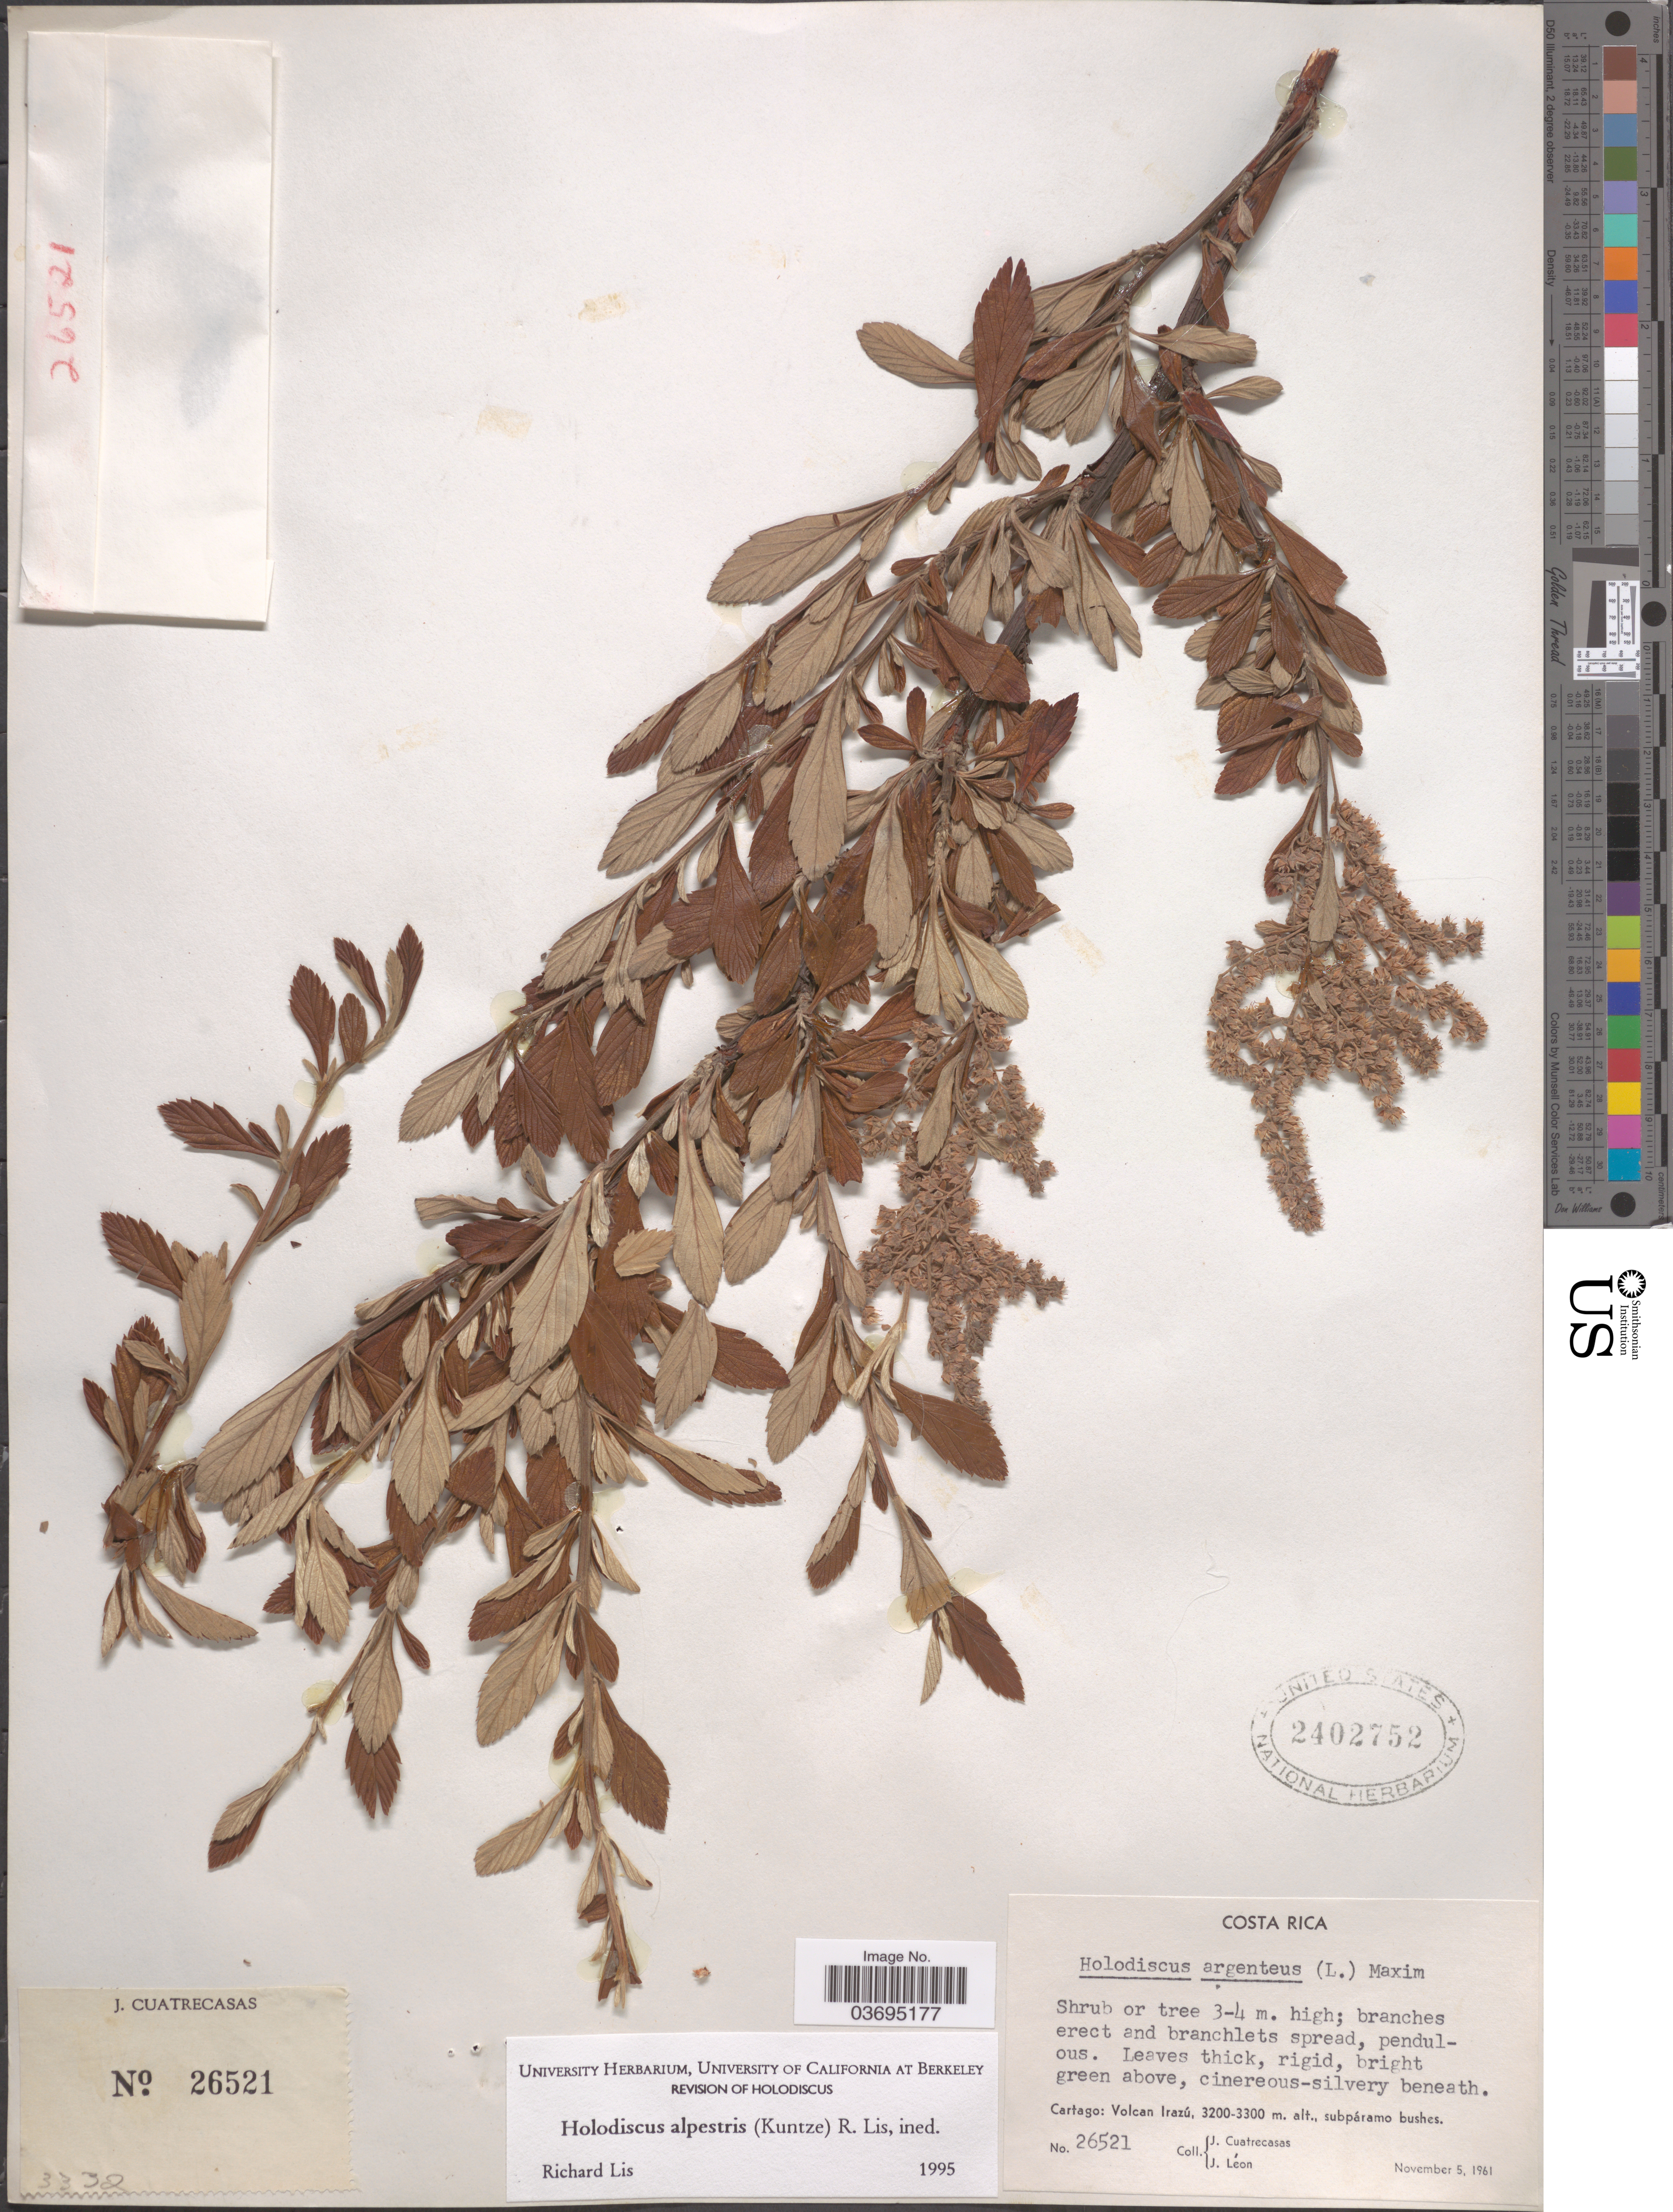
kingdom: Plantae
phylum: Tracheophyta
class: Magnoliopsida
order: Rosales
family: Rosaceae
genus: Holodiscus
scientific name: Holodiscus argenteus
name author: (L. f.) Maxim.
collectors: J. Cuatrecasas & J. León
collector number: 26521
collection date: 1961-11-05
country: Costa Rica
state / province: Cartago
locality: Volcan Irazú.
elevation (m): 3200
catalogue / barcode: US 2402752